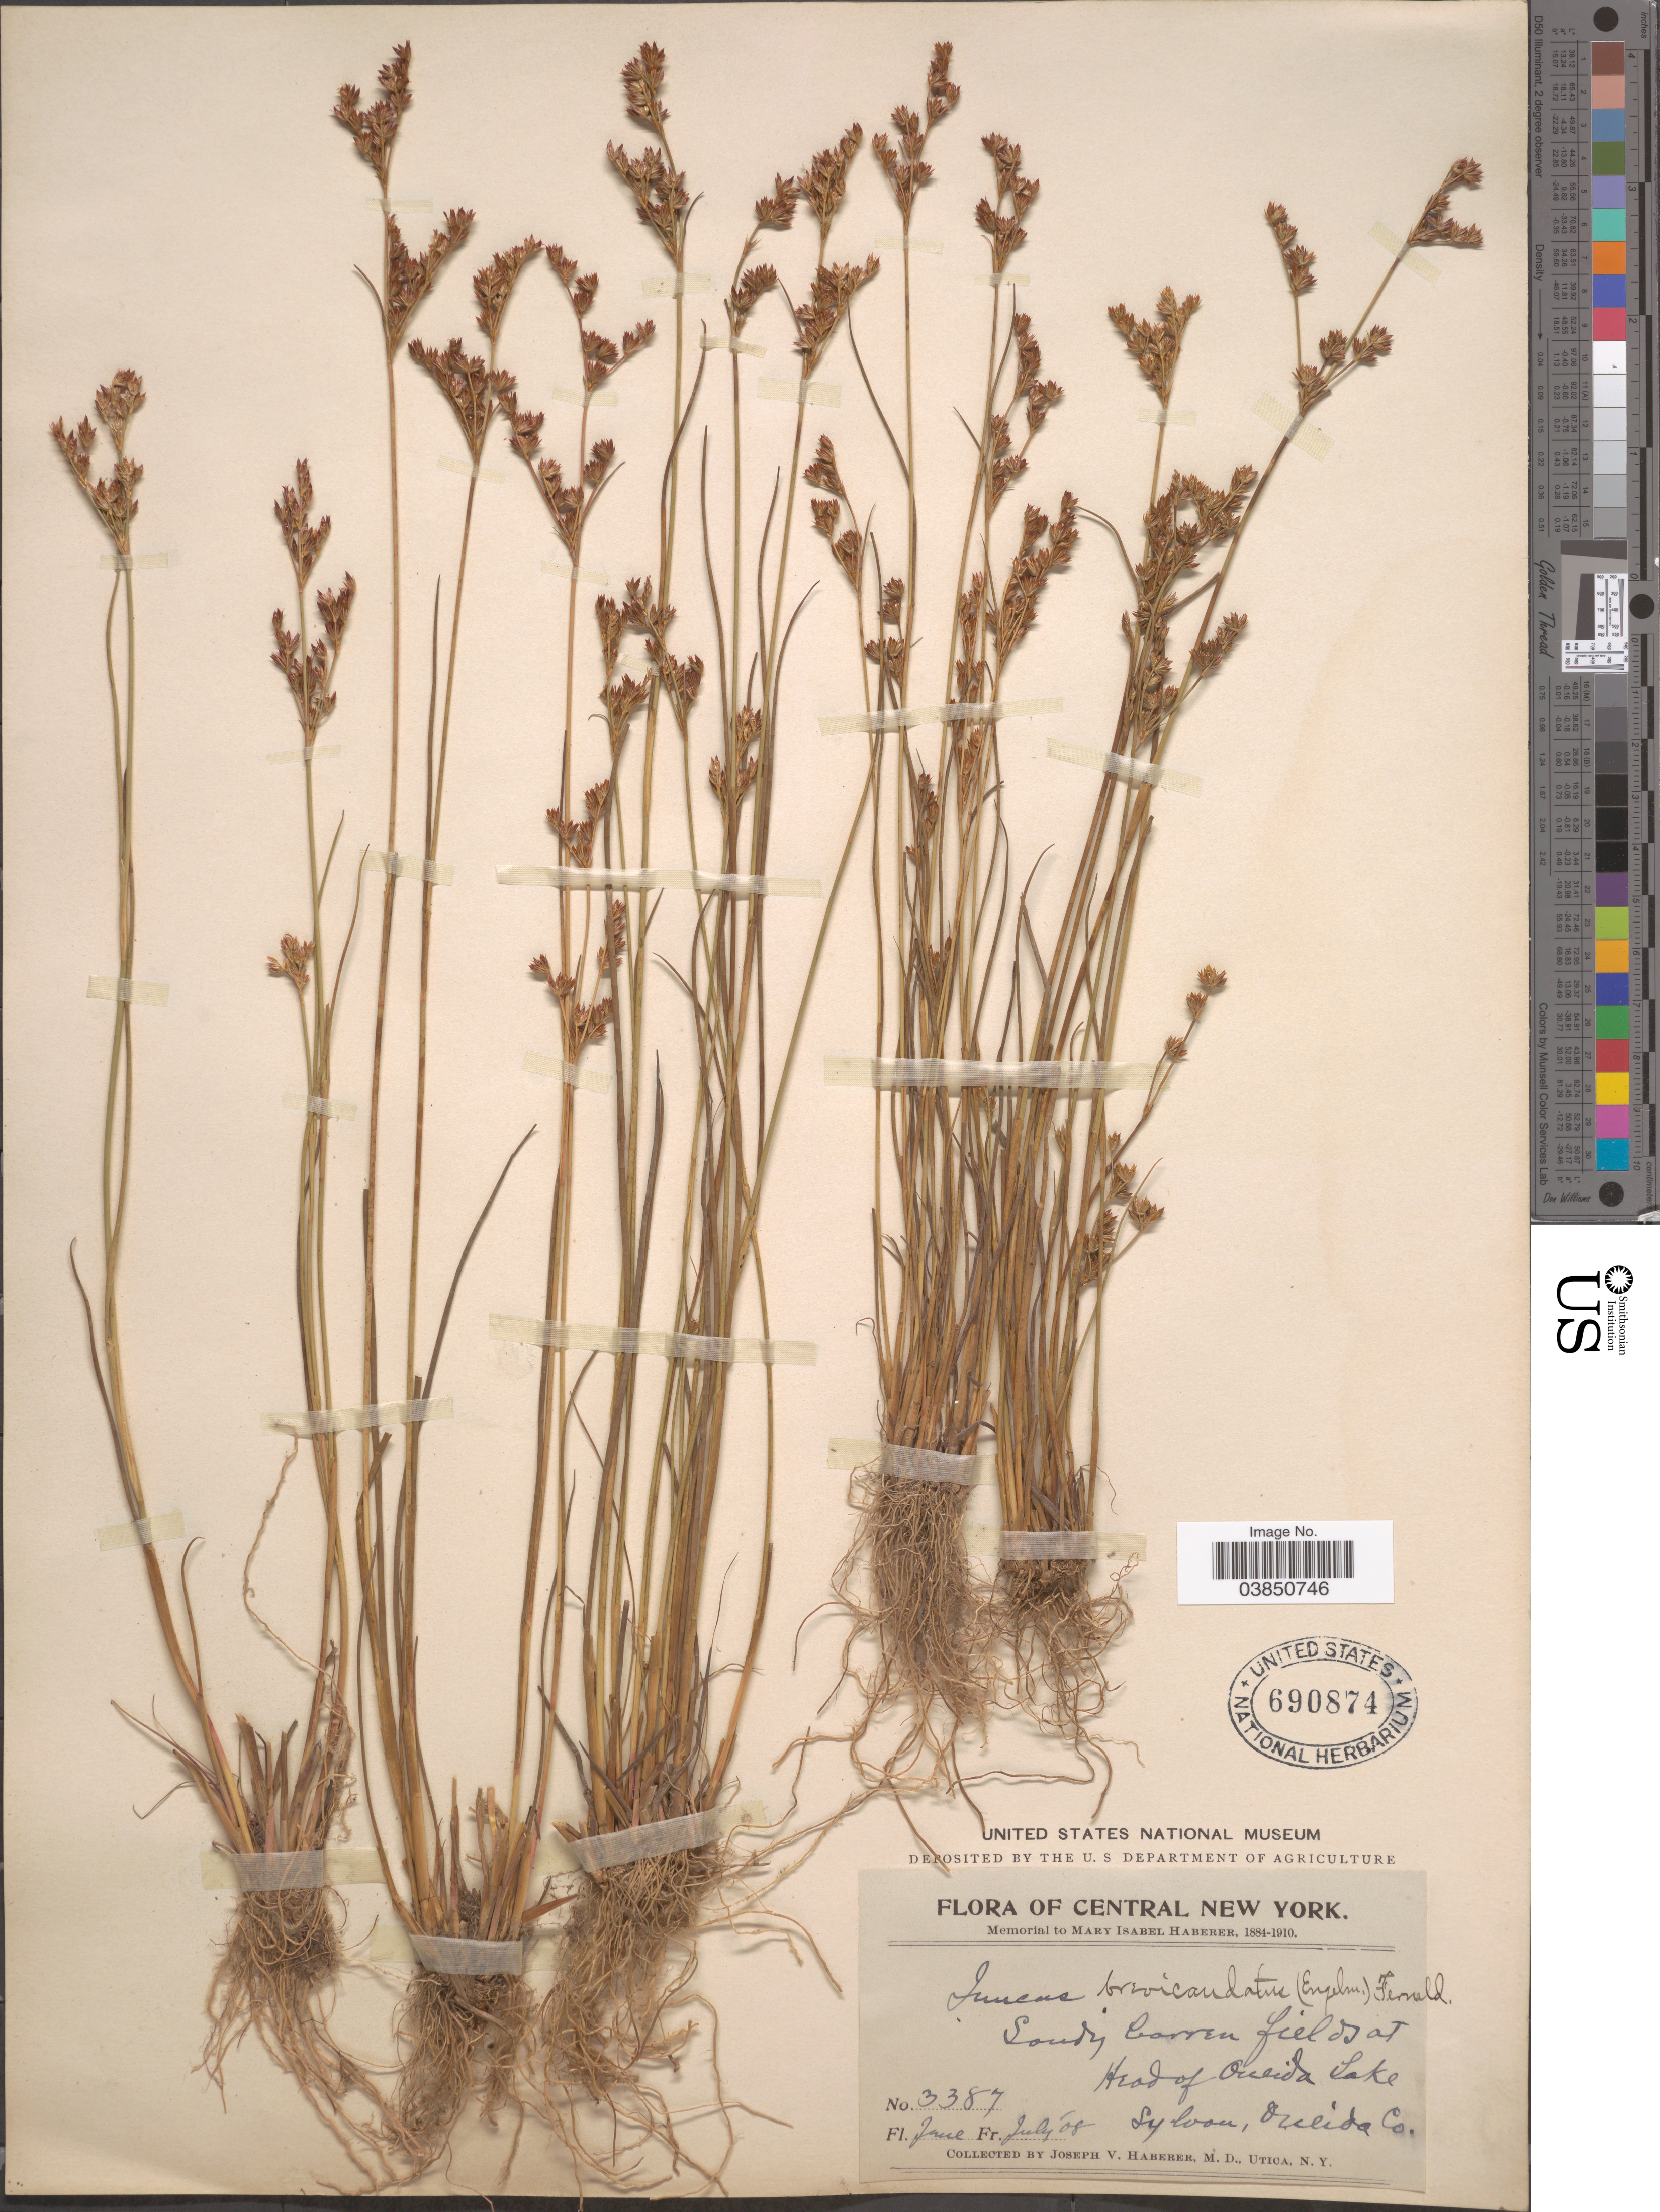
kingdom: Plantae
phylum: Tracheophyta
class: Liliopsida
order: Poales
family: Juncaceae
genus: Juncus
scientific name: Juncus brevicaudatus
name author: (Engelm.) Fernald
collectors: J. V. Haberer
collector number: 3387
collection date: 1908-06/1908-07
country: United States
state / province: New York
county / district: Oneida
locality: Central New York. Sandy barren fields at head of Oneida Lake. Oneida Co.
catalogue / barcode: US 690874